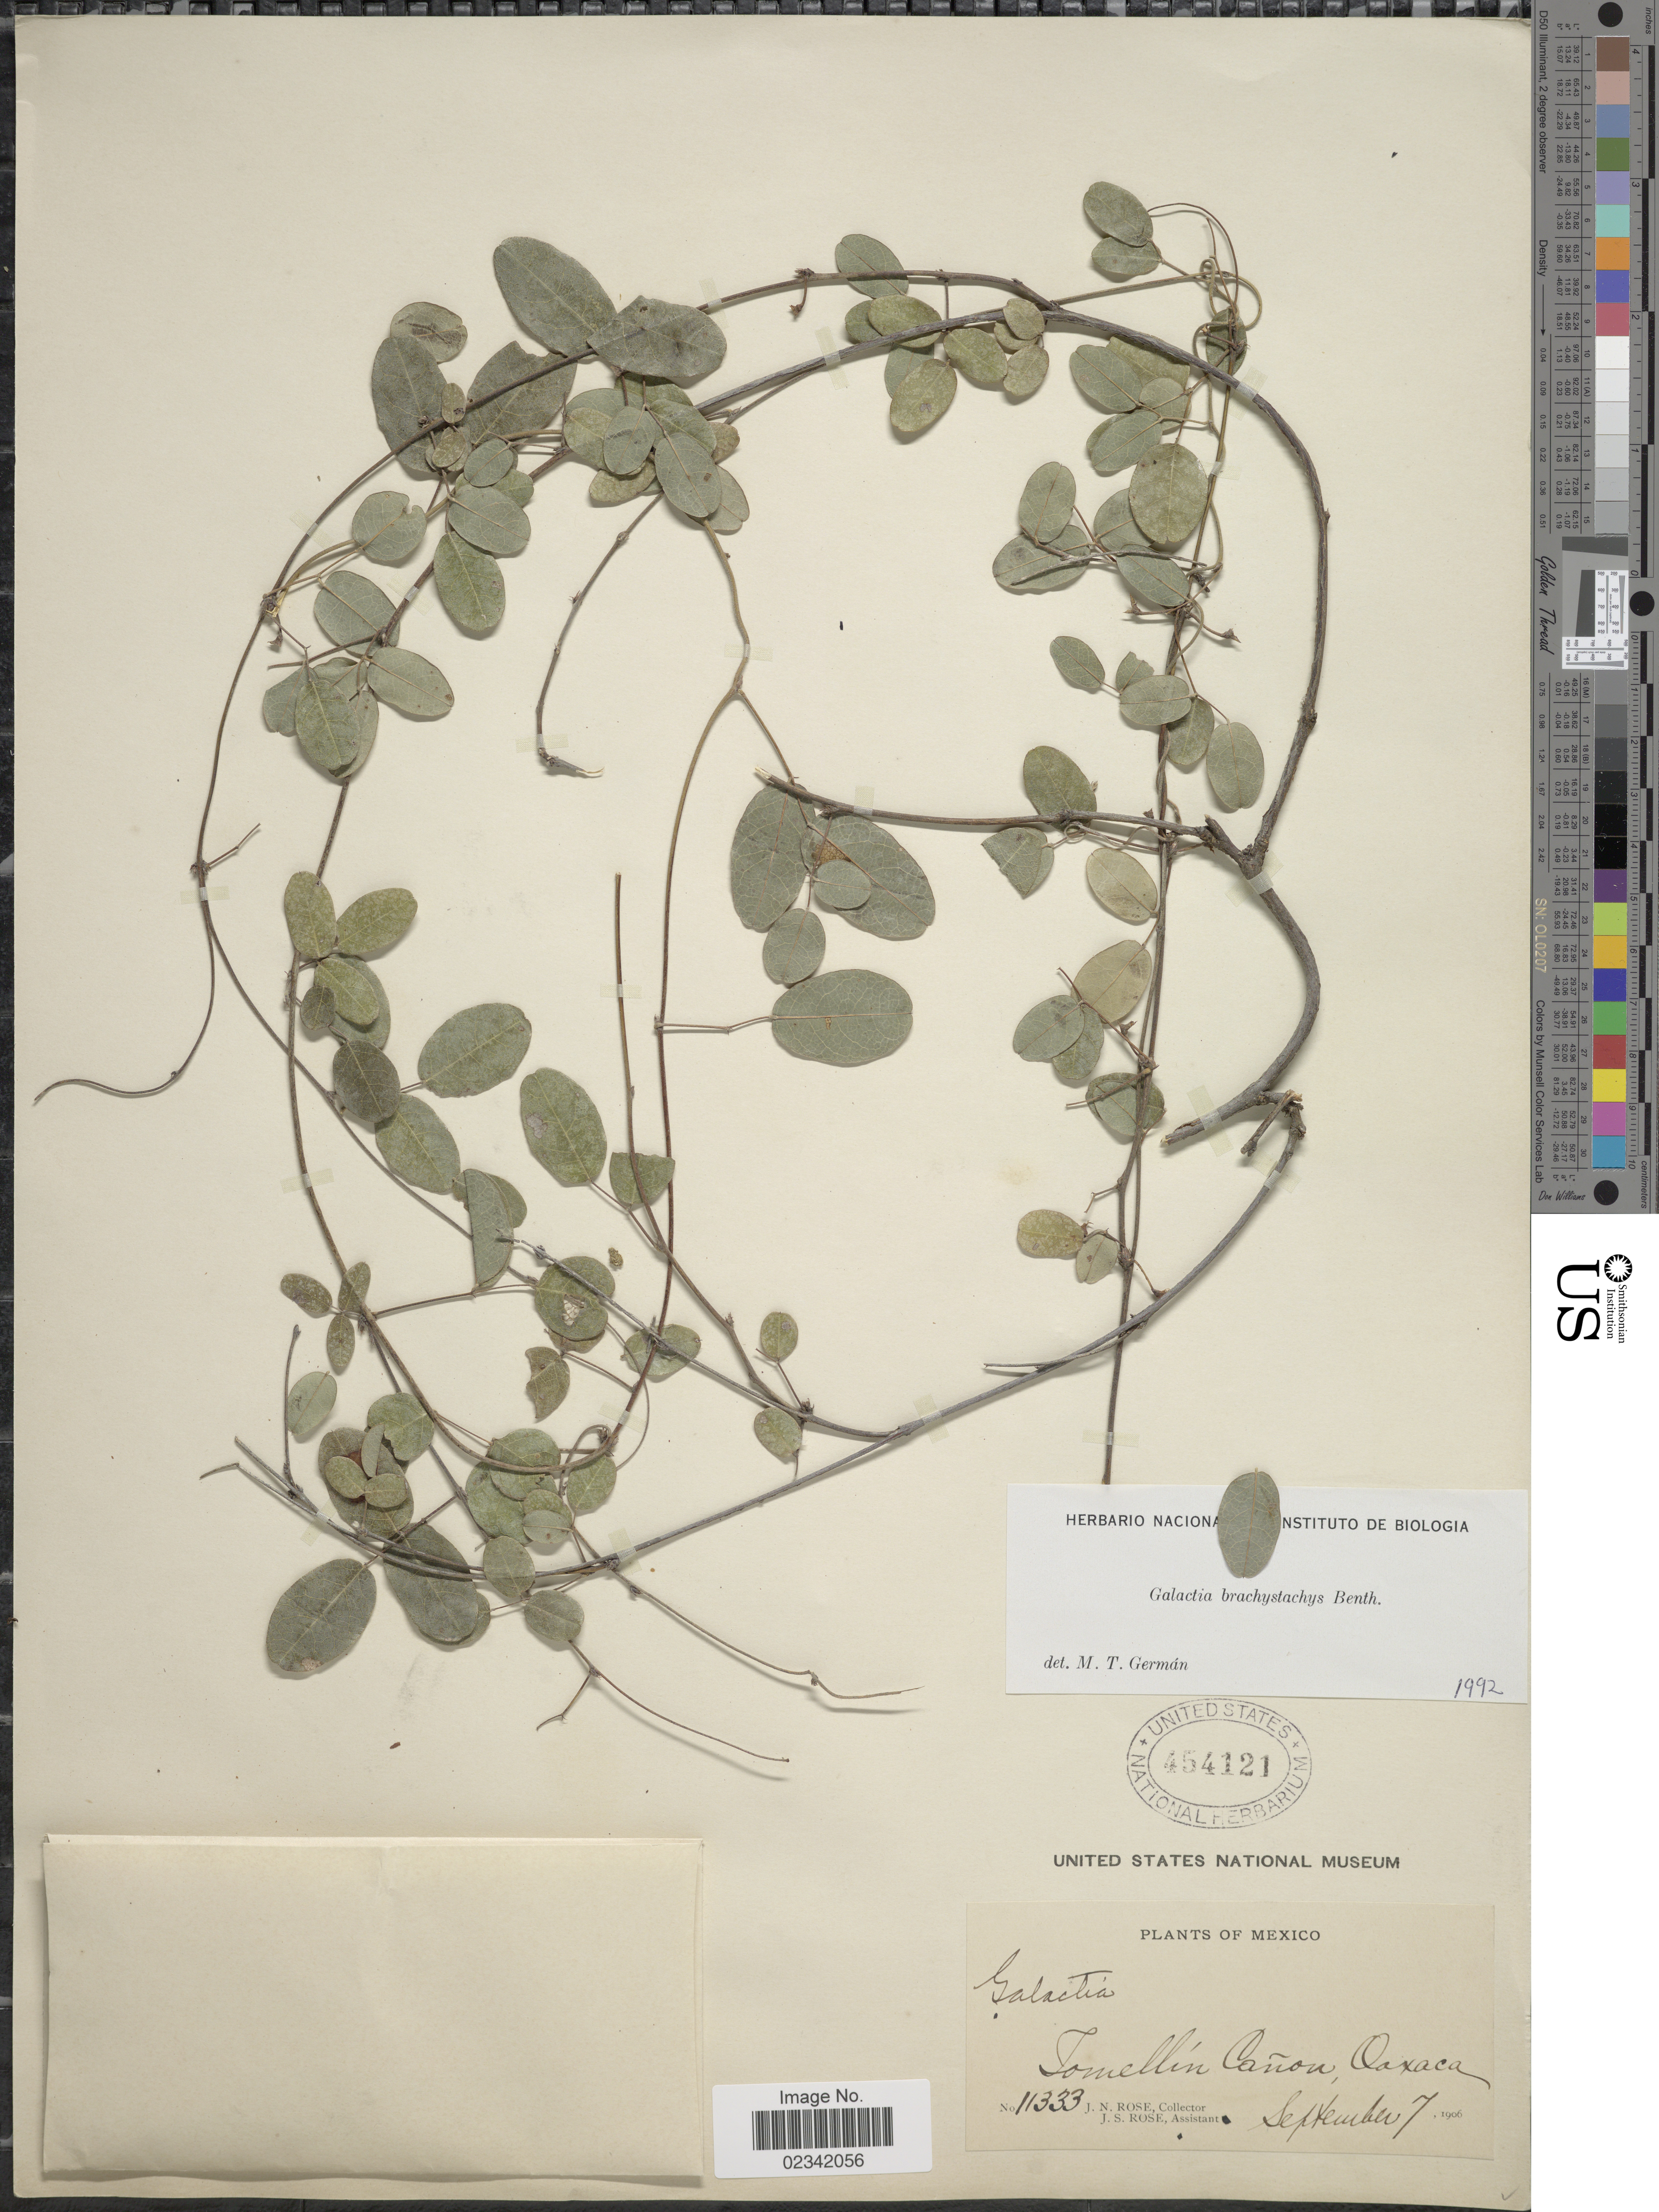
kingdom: Plantae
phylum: Tracheophyta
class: Magnoliopsida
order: Fabales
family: Fabaceae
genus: Nanogalactia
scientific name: Nanogalactia brachystachys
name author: (Benth.) L.P. Queiroz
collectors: J. N. Rose & J. S. Rose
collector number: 11333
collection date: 1906-09-07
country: Mexico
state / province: Oaxaca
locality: Tomellin Canon, Oaxaca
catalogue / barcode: US 454121